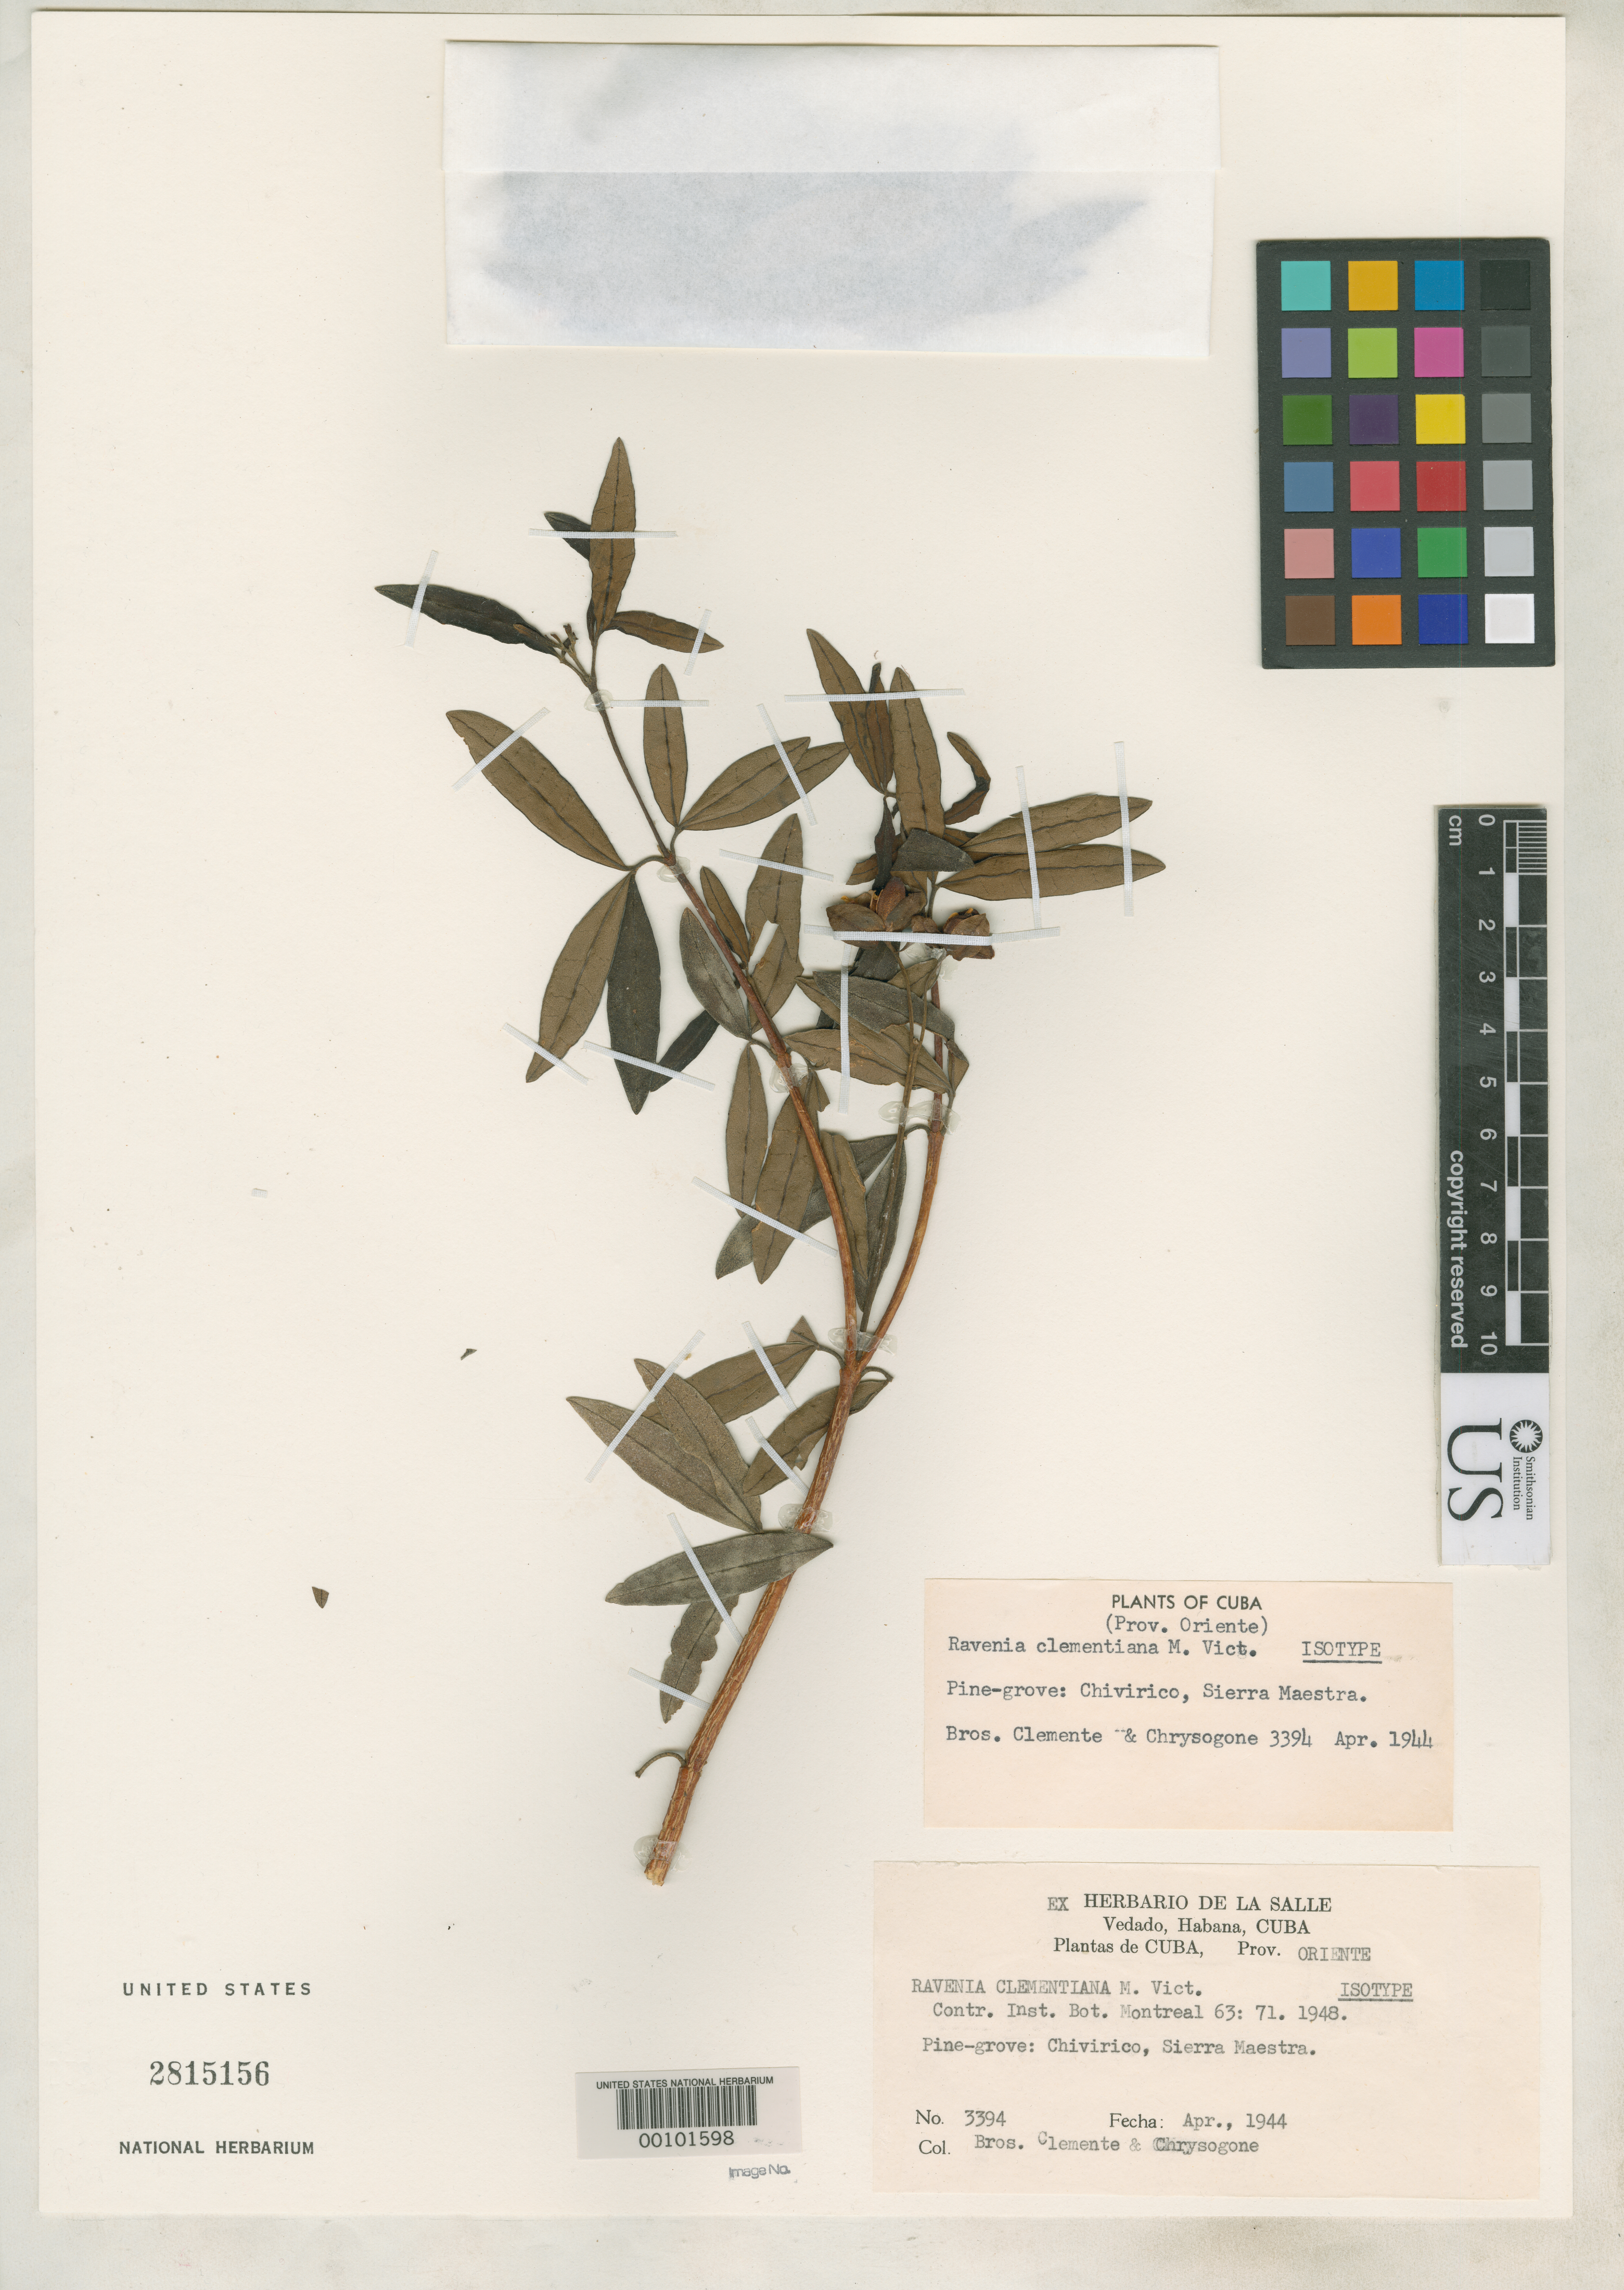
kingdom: Plantae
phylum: Tracheophyta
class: Magnoliopsida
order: Sapindales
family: Rutaceae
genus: Ravenia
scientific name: Ravenia clementiana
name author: Vict.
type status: Isotype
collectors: A. Clément Téteau & Bro. Chrysogone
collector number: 3394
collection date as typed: Apr 1944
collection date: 1944-04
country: Cuba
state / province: Oriente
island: Greater Antilles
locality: Chivirico, Sierra Maestra.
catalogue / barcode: US 2815156